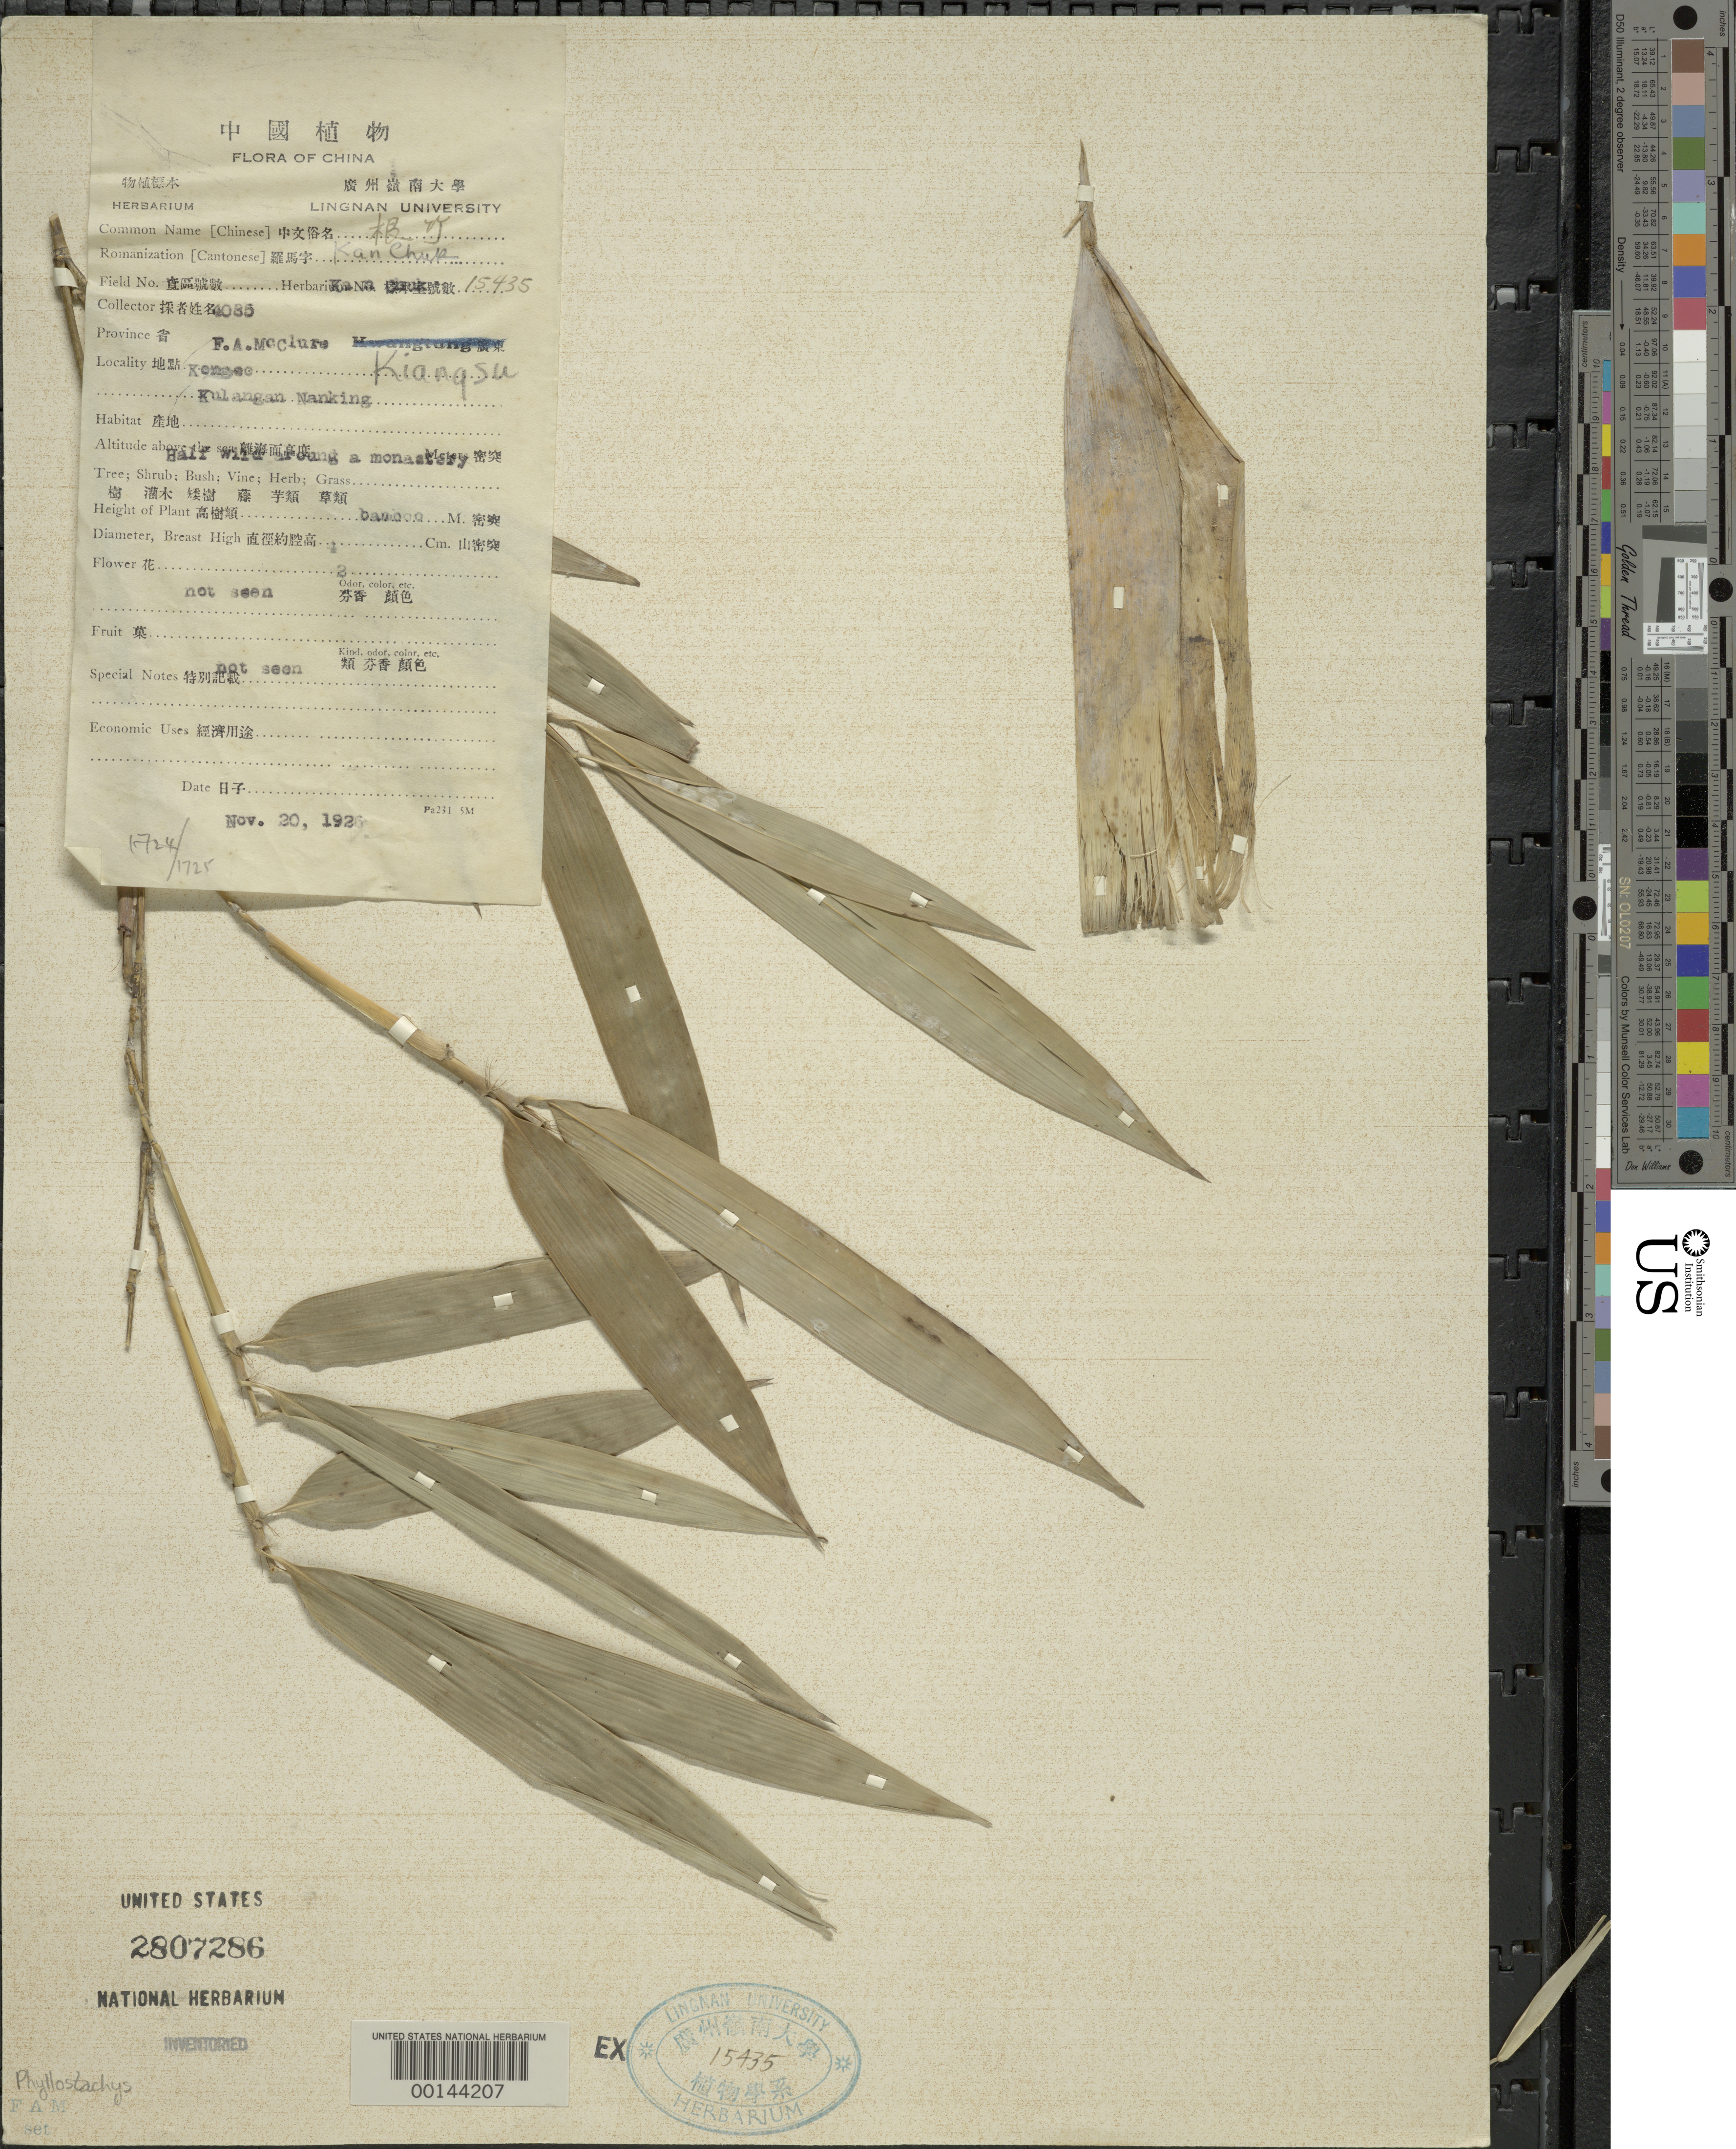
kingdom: Plantae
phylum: Tracheophyta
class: Liliopsida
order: Poales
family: Poaceae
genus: Phyllostachys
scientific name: Phyllostachys sp.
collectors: F. A. McClure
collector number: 4085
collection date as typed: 20 Nov 1926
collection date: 1926-11-20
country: China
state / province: Jiangsu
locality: Kulangan nanking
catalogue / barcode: US 2807286